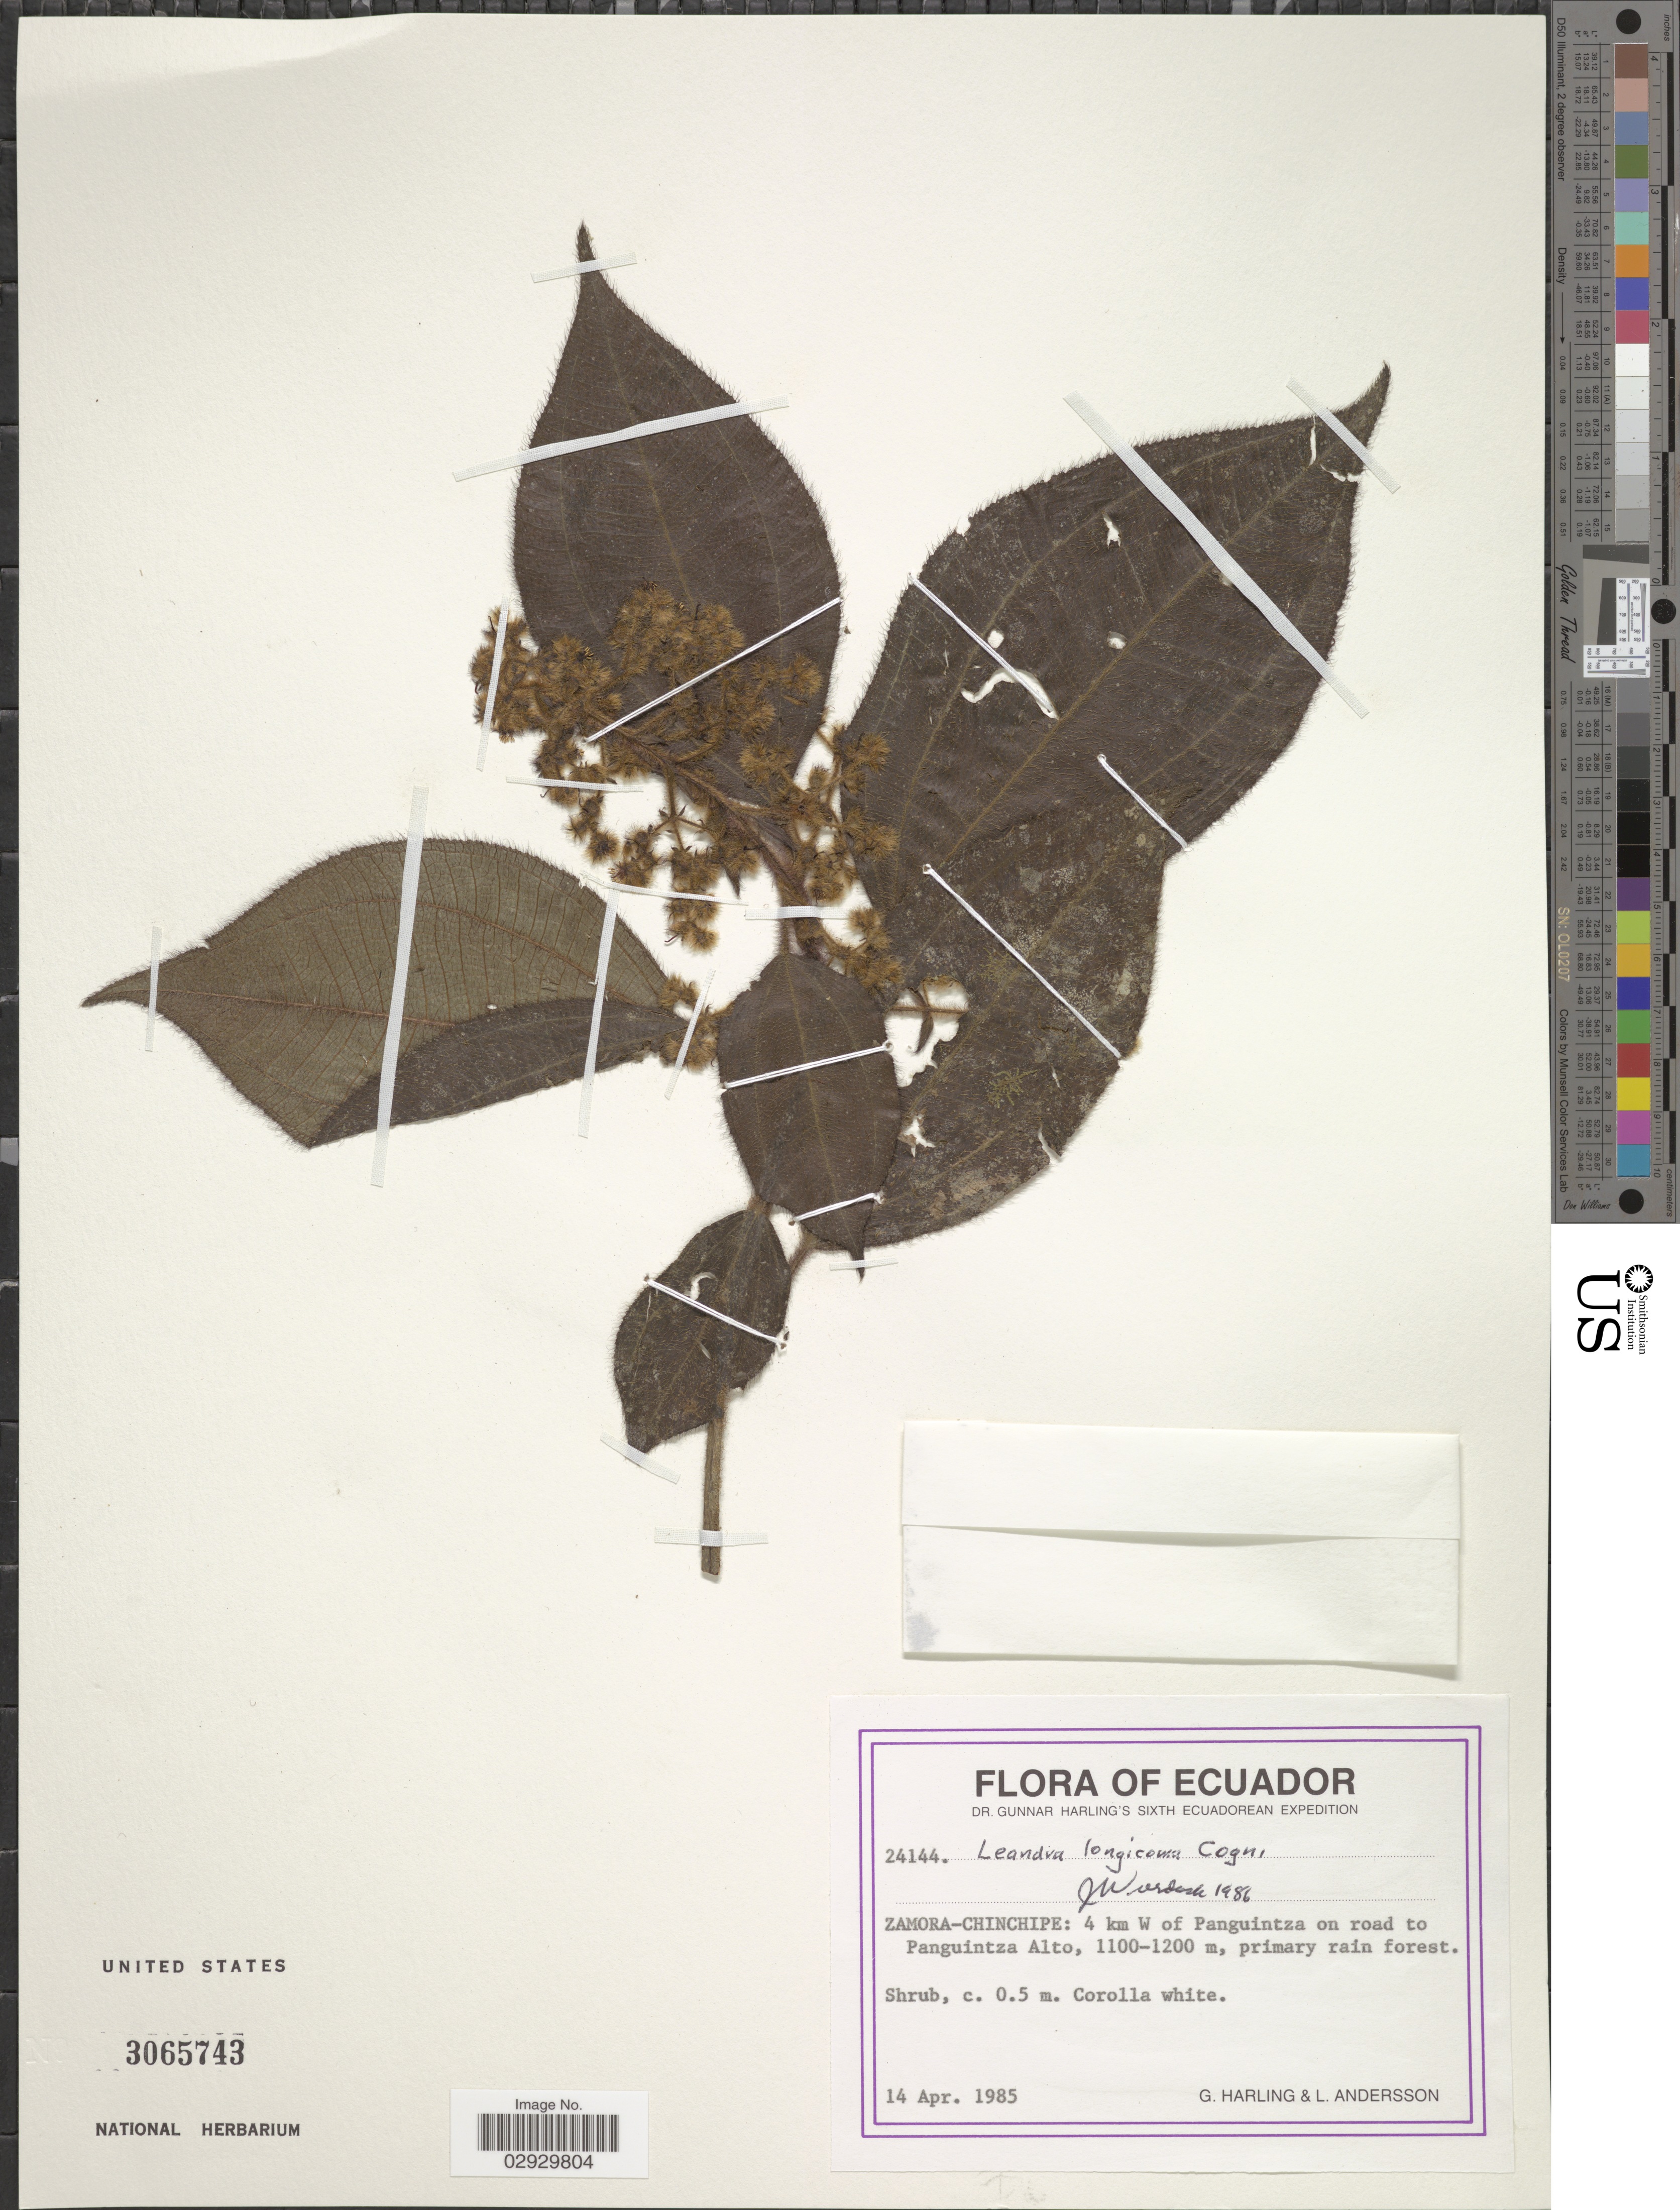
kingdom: Plantae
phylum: Tracheophyta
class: Magnoliopsida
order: Myrtales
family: Melastomataceae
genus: Leandra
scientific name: Leandra longicoma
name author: Cogn.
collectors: G. Harling & L. Andersson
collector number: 24144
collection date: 1985-04-14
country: Ecuador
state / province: Zamora-Chinchipe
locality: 4 km W of Panguintza on road to Panguintza.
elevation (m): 1100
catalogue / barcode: US 3065743